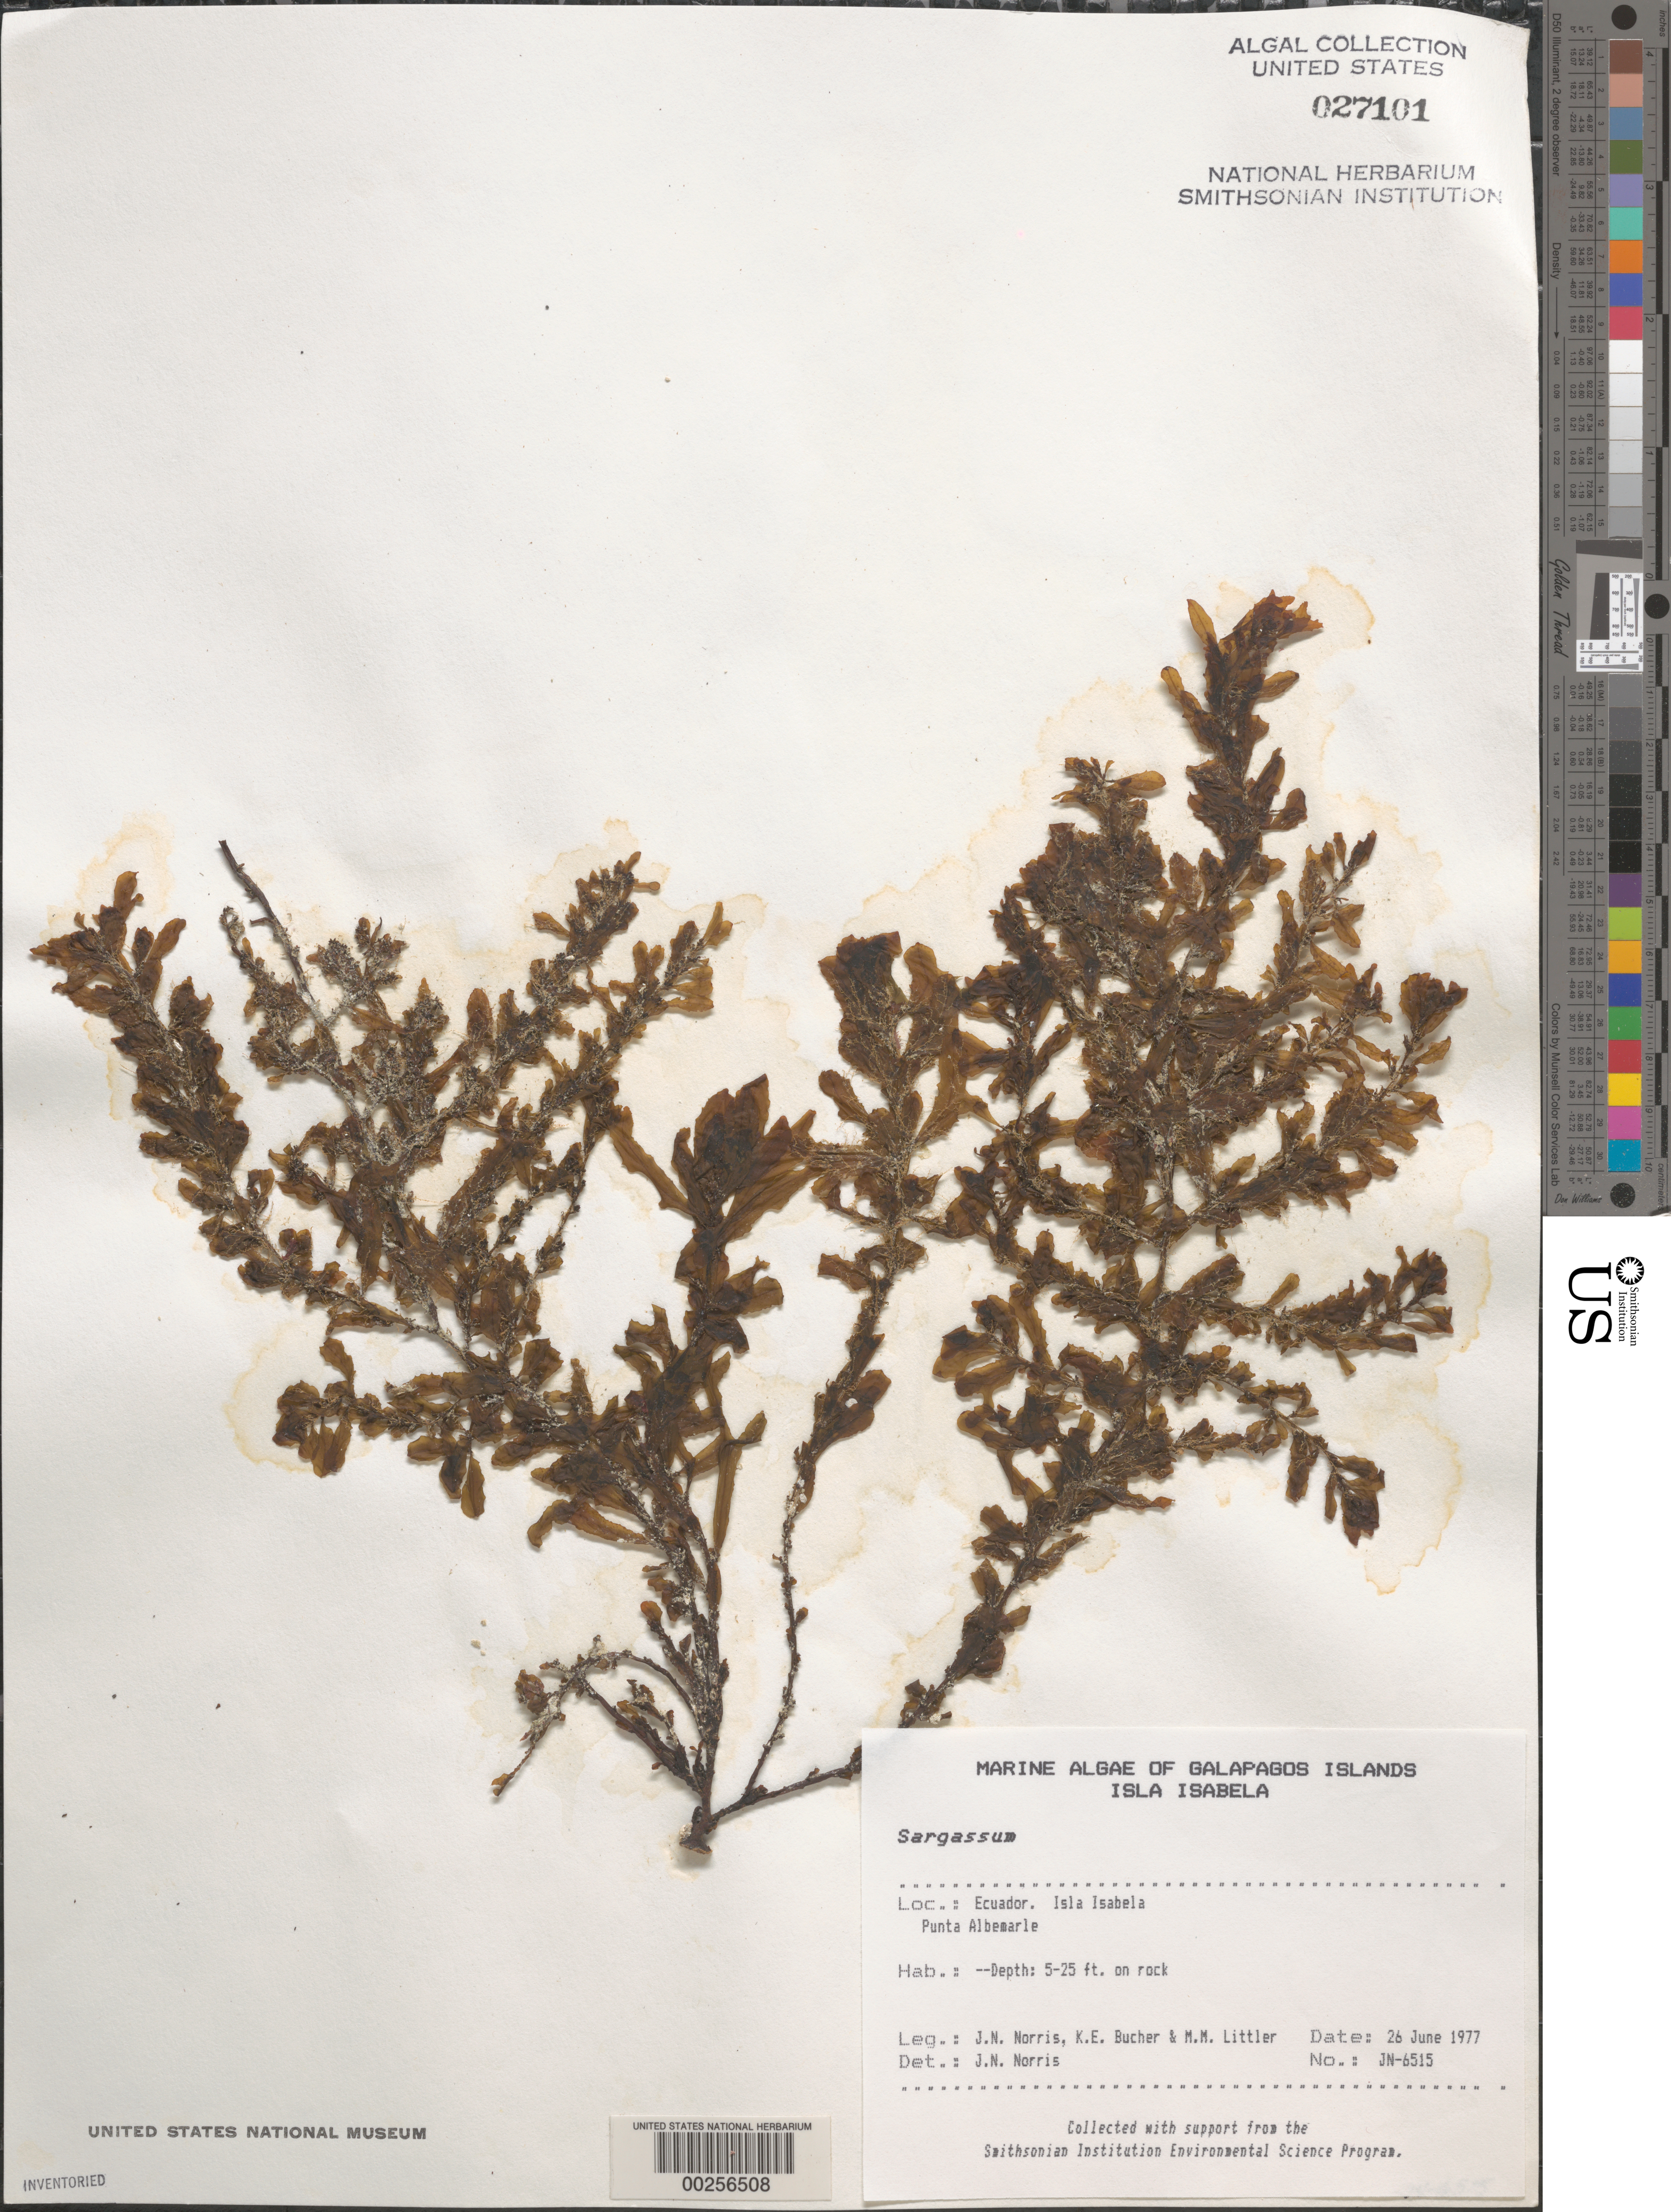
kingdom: Chromista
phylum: Ochrophyta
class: Phaeophyceae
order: Fucales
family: Sargassaceae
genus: Sargassum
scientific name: Sargassum sp.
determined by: Norris, James N.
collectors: J. N. Norris, K. E. Bucher & M. M. Littler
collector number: JN-6515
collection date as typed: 26 Jun 1977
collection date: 1977-06-26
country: Ecuador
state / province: Colón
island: Isabela [Albemarle]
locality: Punta Albemarle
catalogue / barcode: US 27101